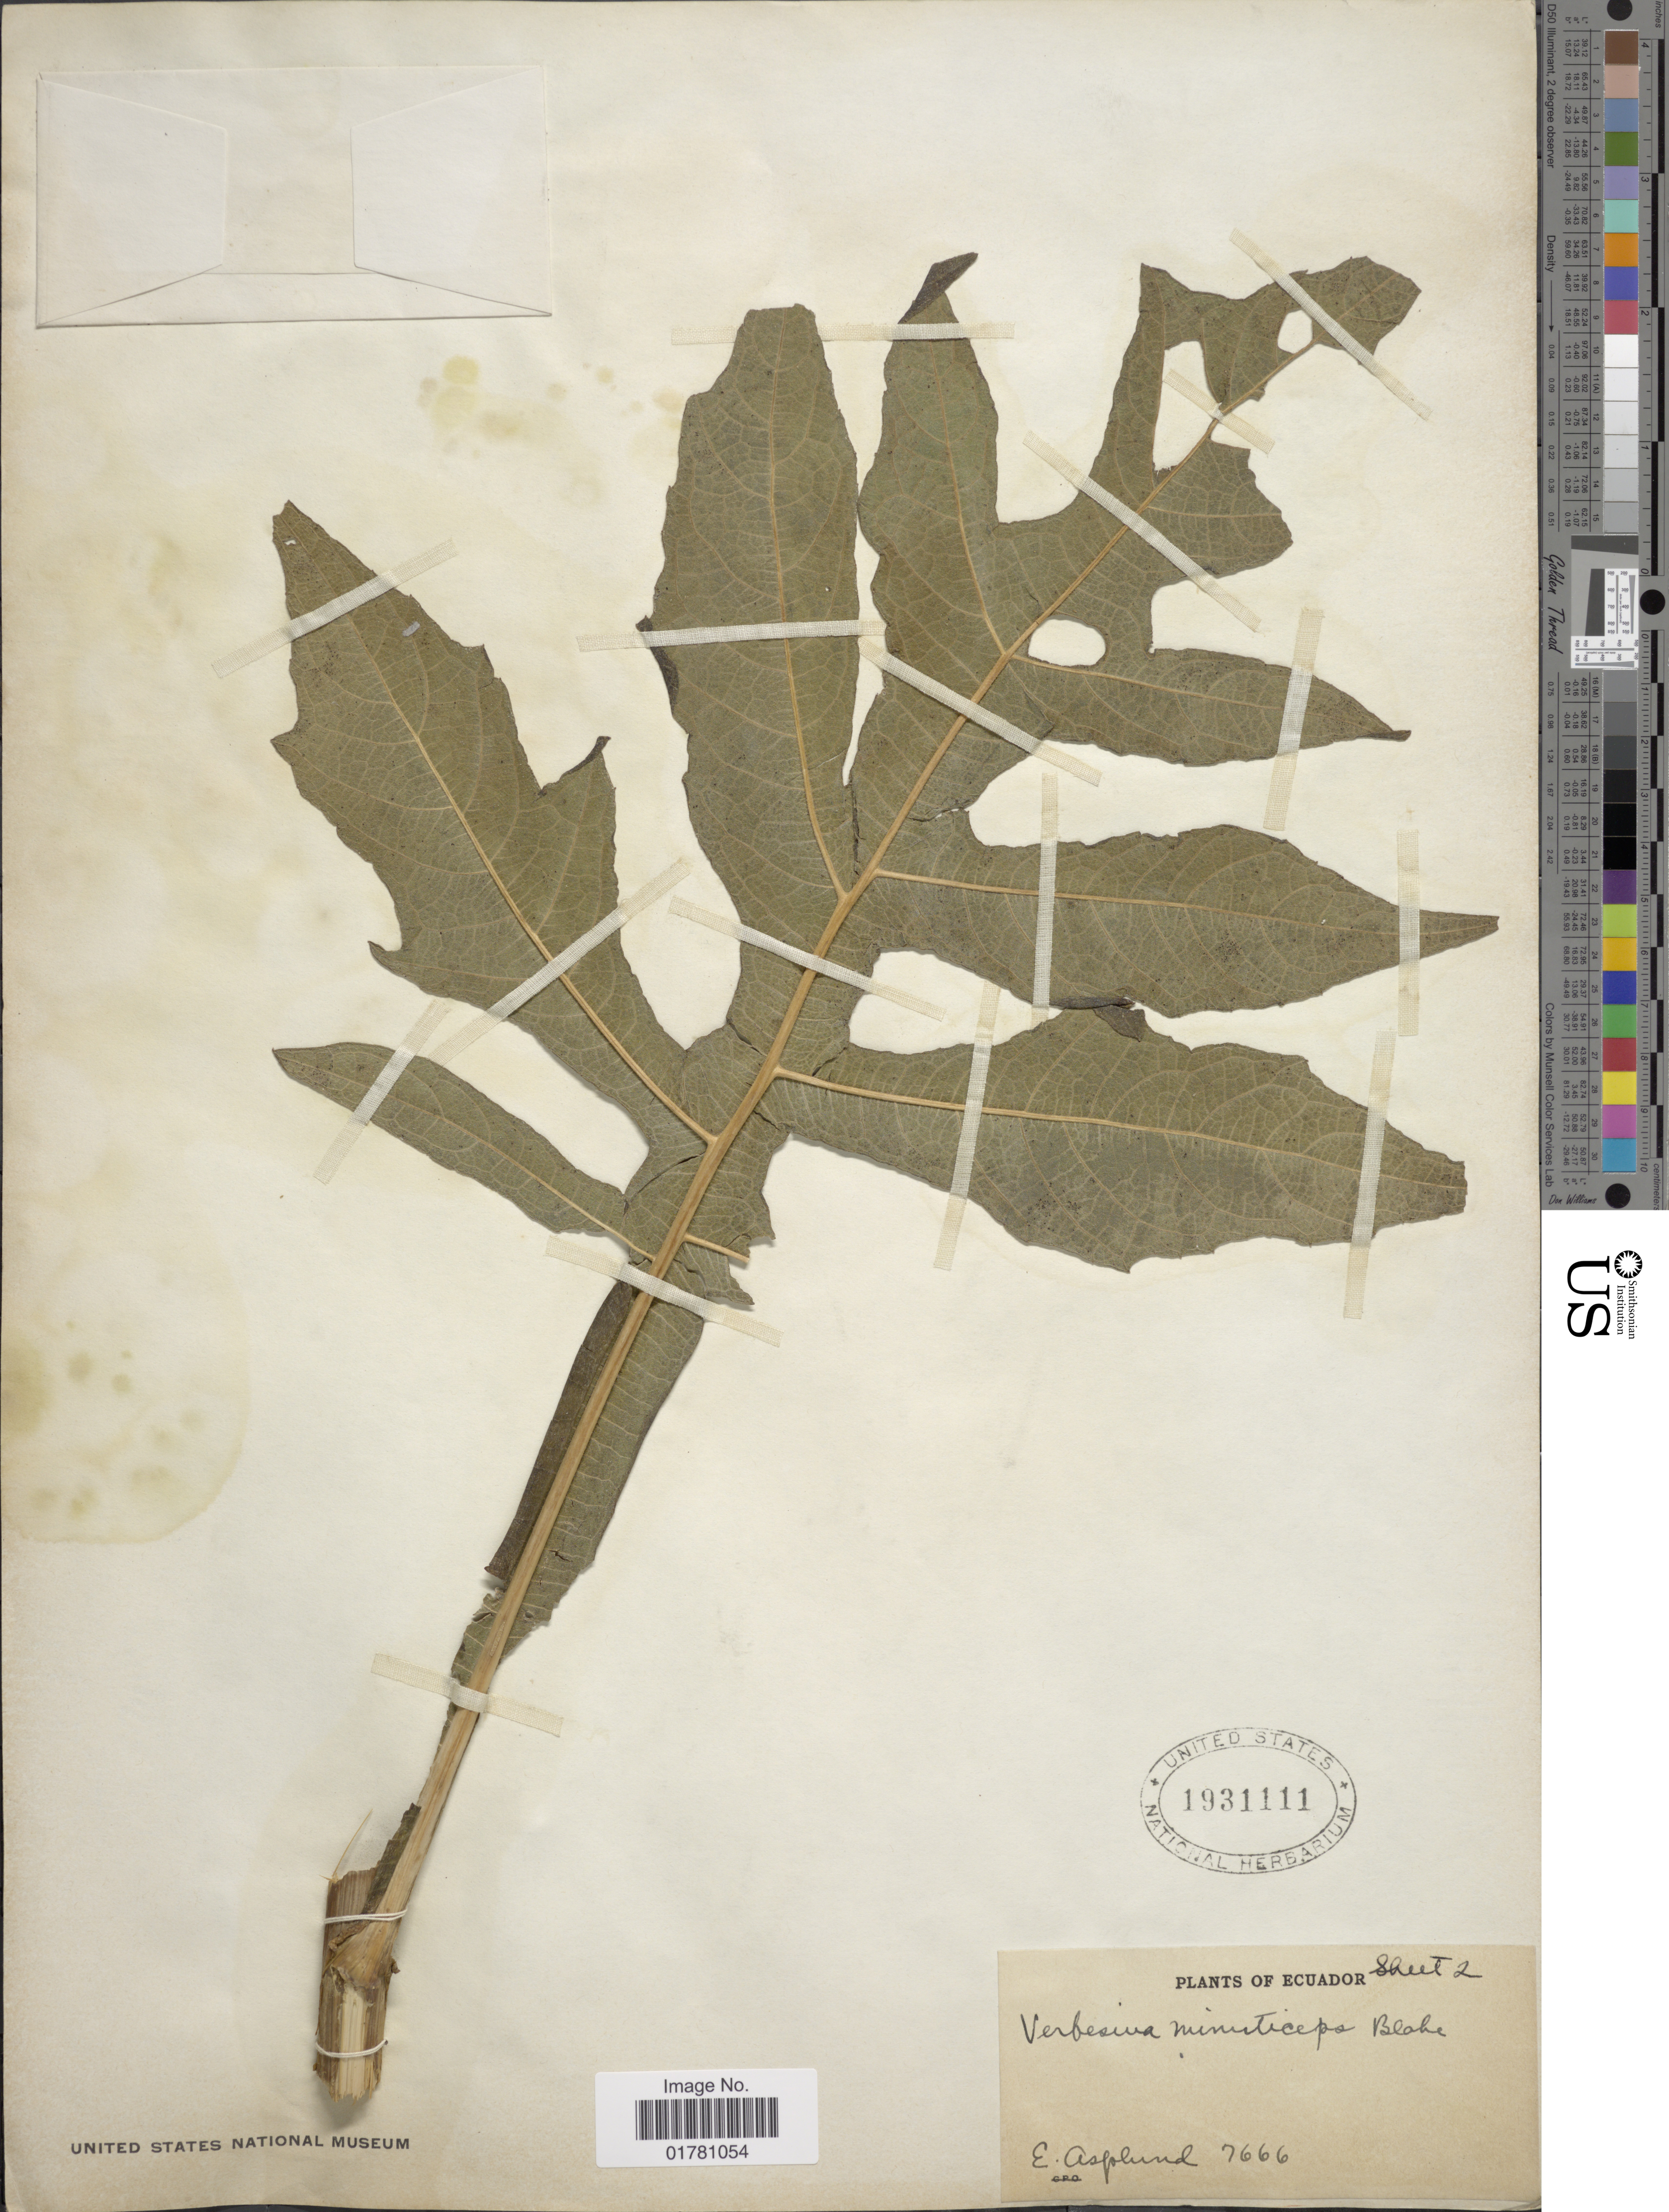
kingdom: Plantae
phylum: Tracheophyta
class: Magnoliopsida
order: Asterales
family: Asteraceae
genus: Verbesina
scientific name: Verbesina minuticeps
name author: S.F. Blake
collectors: E. Asplund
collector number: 7666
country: Ecuador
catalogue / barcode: US 1931111